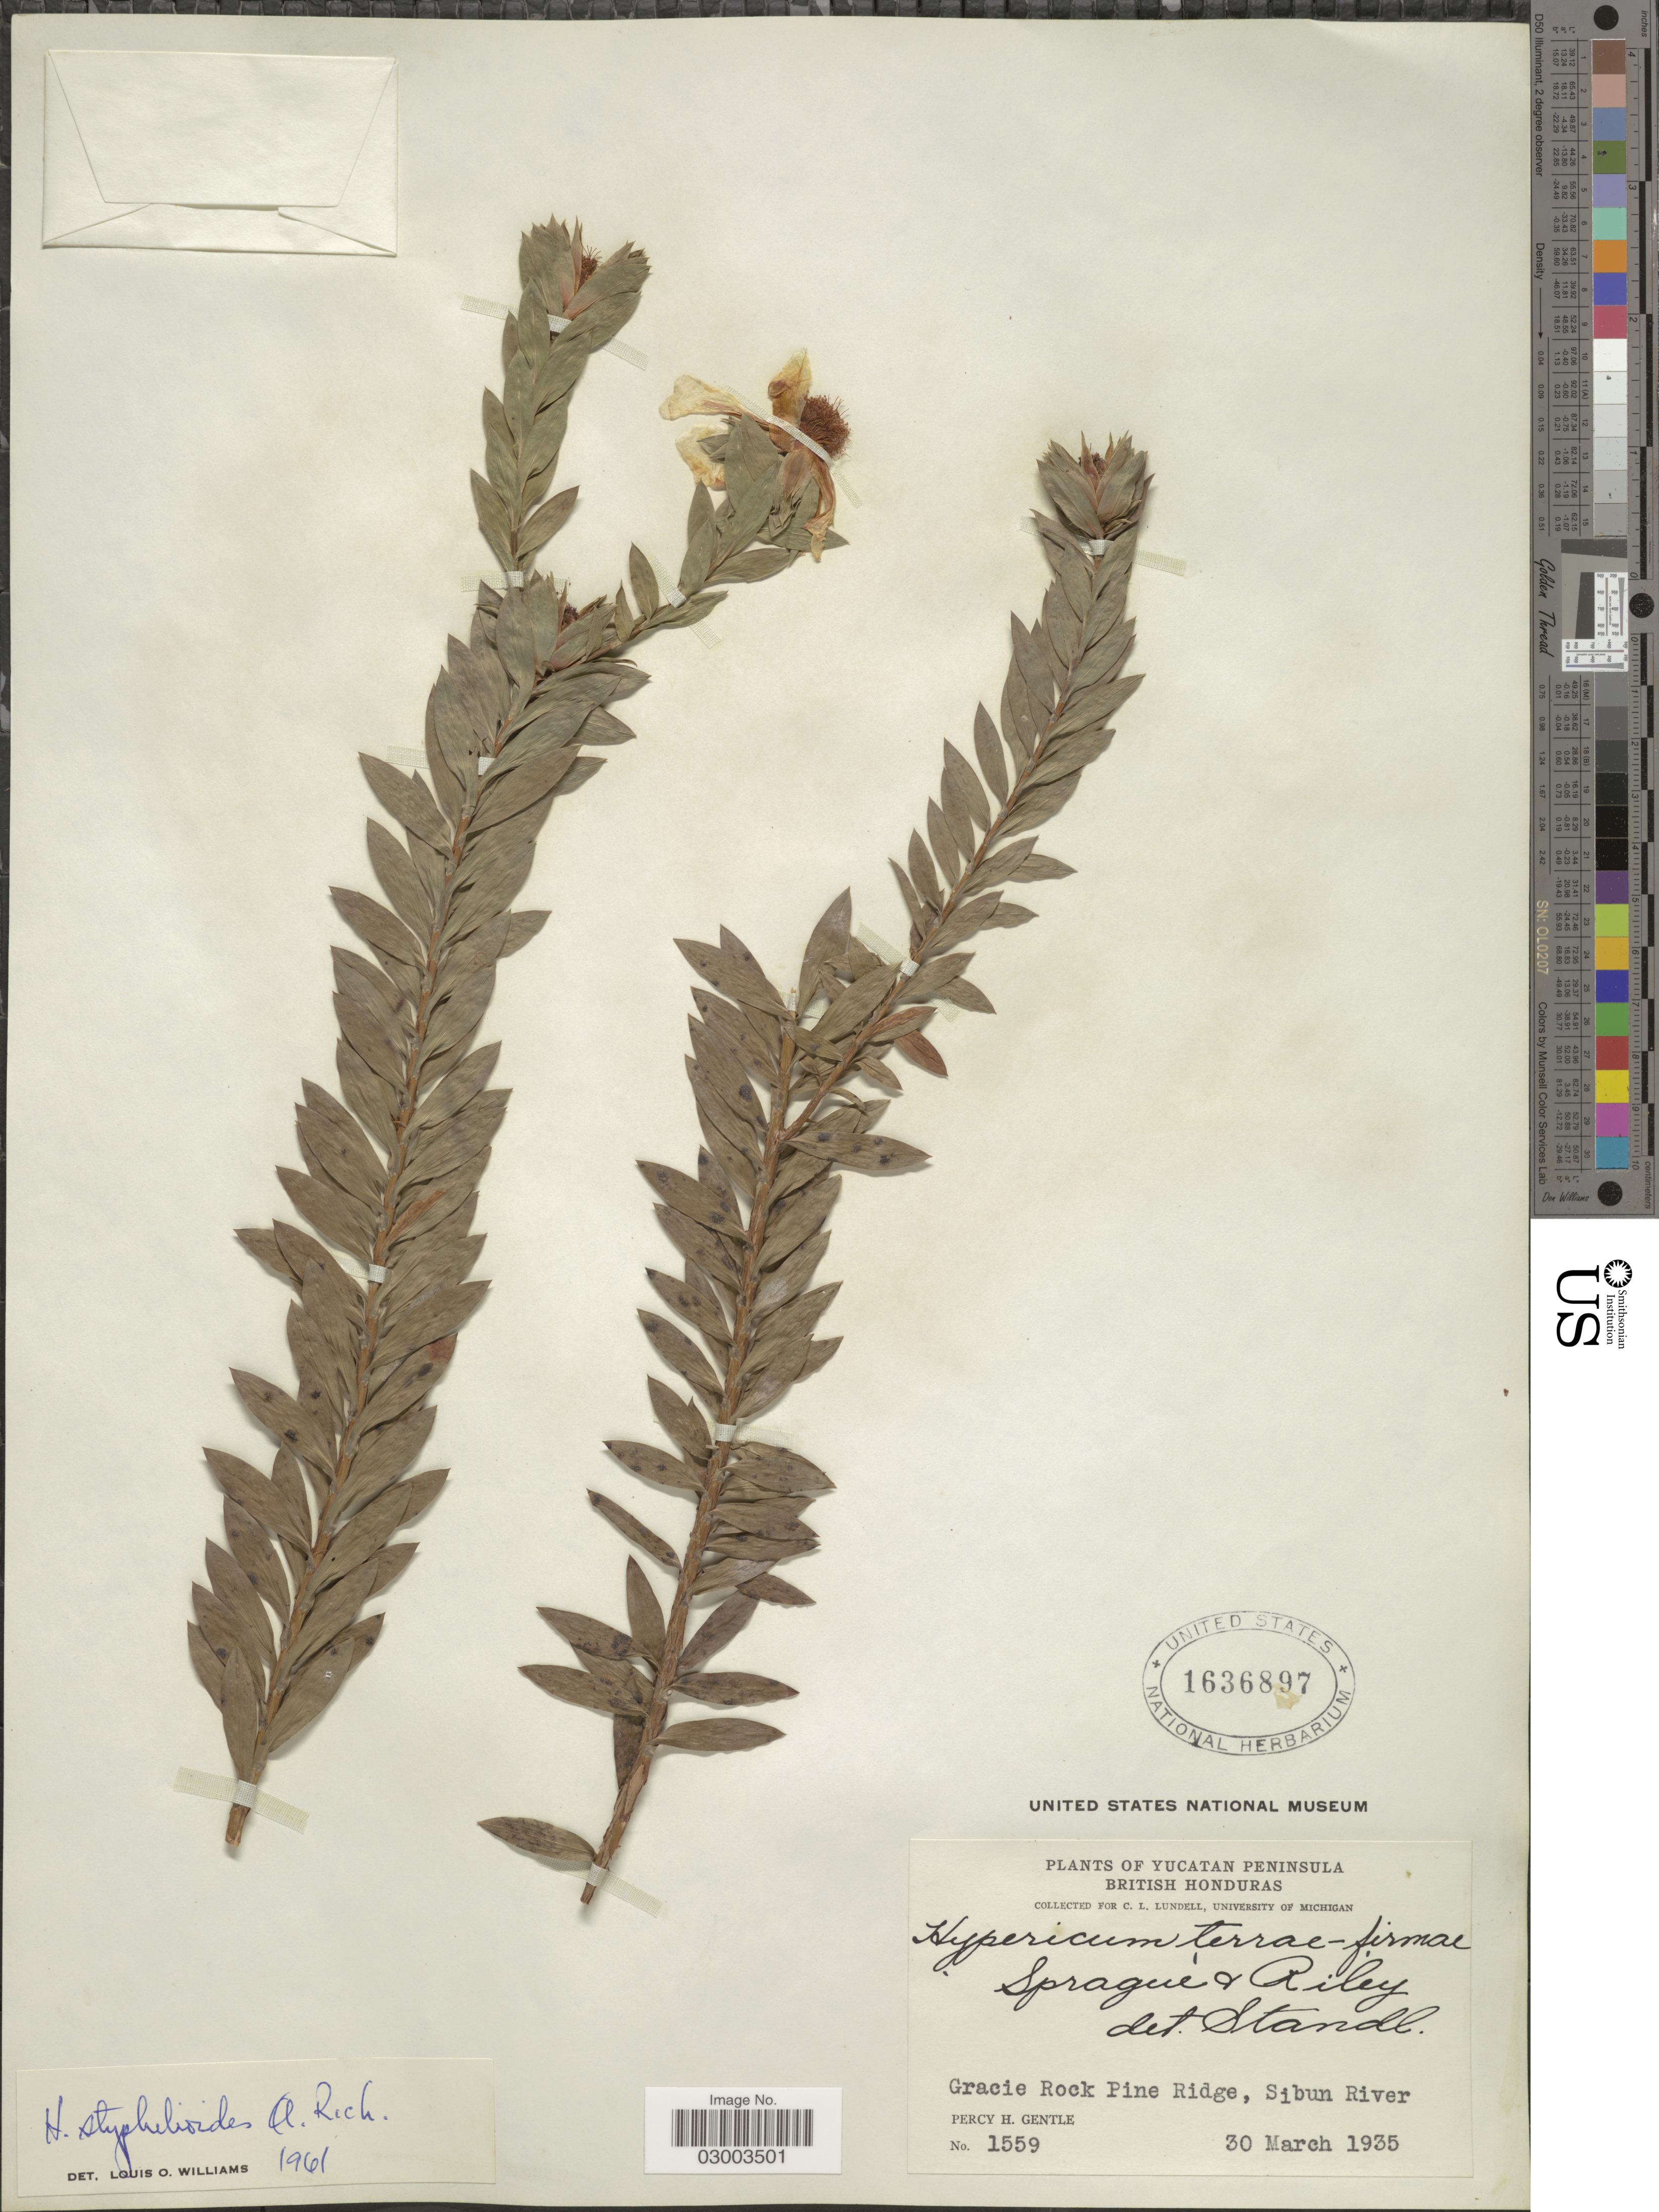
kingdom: Plantae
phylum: Tracheophyta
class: Magnoliopsida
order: Malpighiales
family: Hypericaceae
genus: Hypericum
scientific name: Hypericum terrae-firmae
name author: Sprague & Riley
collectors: P. H. Gentle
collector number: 1559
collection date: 1935-03-30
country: Belize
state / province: Belize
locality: Yucatan Peninsula, British Honduras. Gracie Rock Pine Ridge, Sibun River.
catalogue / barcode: US 1636897